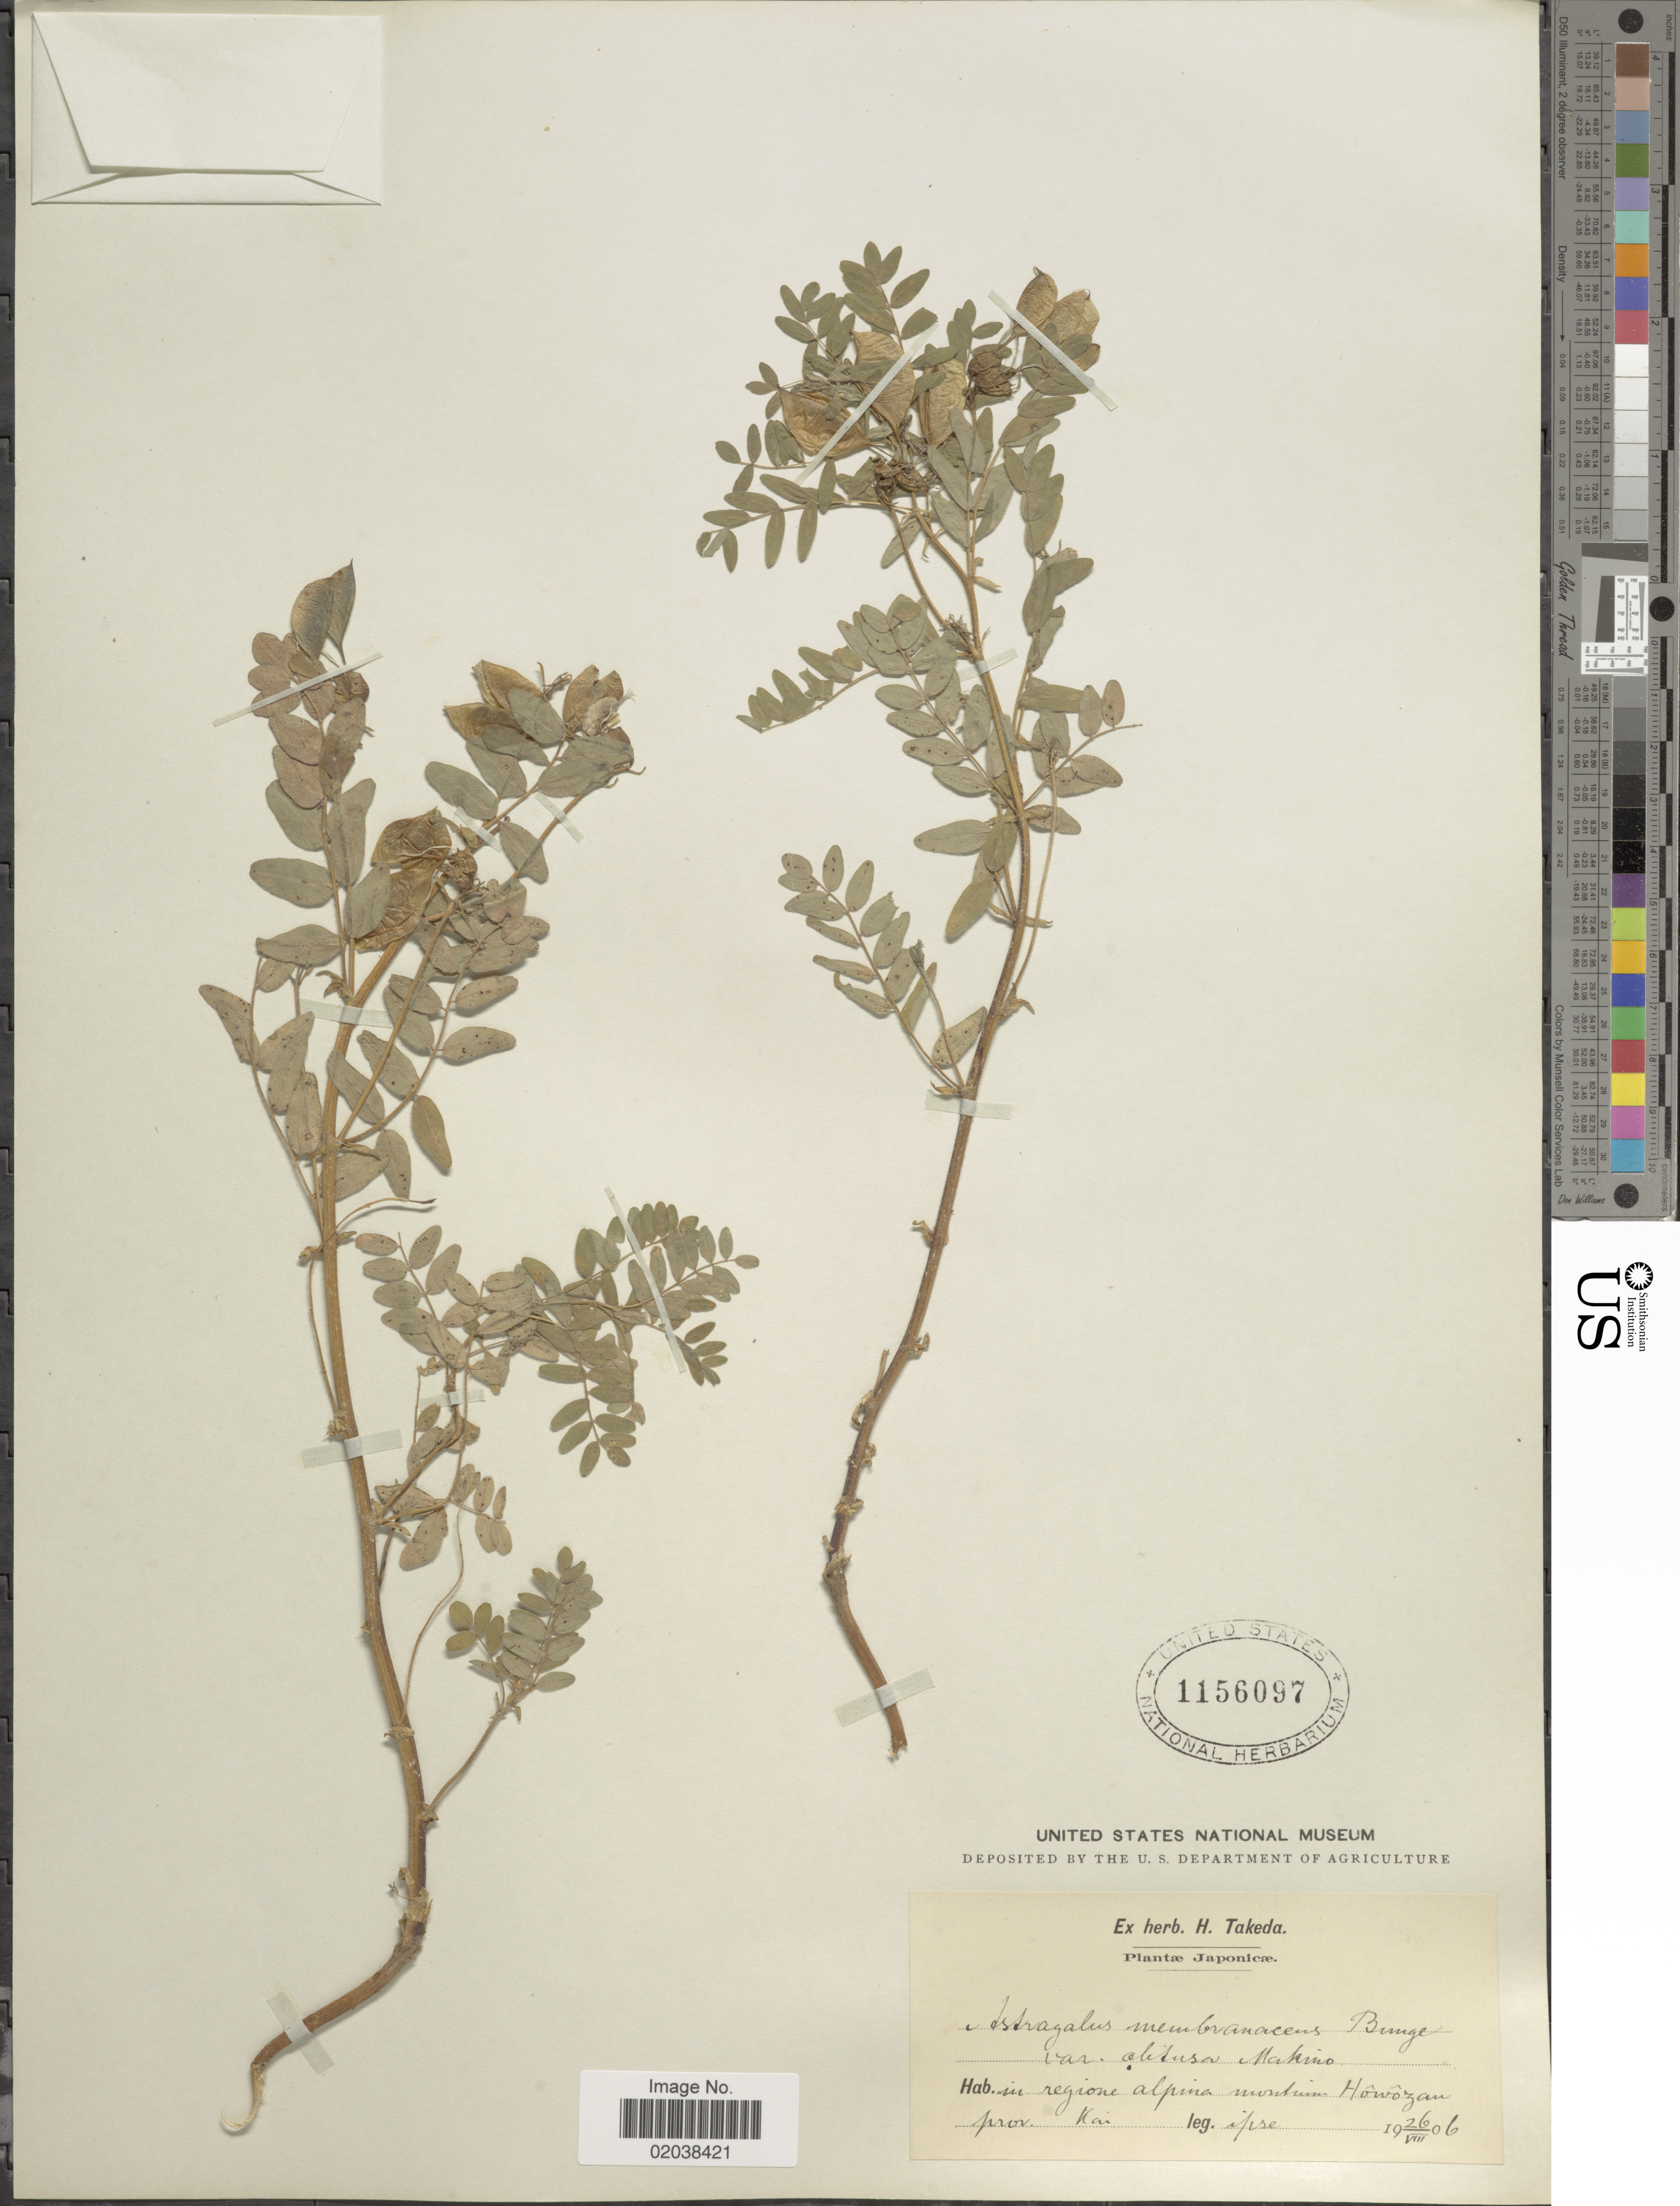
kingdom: Plantae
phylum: Tracheophyta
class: Magnoliopsida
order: Fabales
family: Fabaceae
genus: Astragalus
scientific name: Astragalus membranaceus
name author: Moench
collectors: H. Takeda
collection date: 1906-07-26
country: Japan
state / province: Yamanasi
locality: Japonicae. In regione alpina montina Howozan prov. Kai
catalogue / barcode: US 1156097